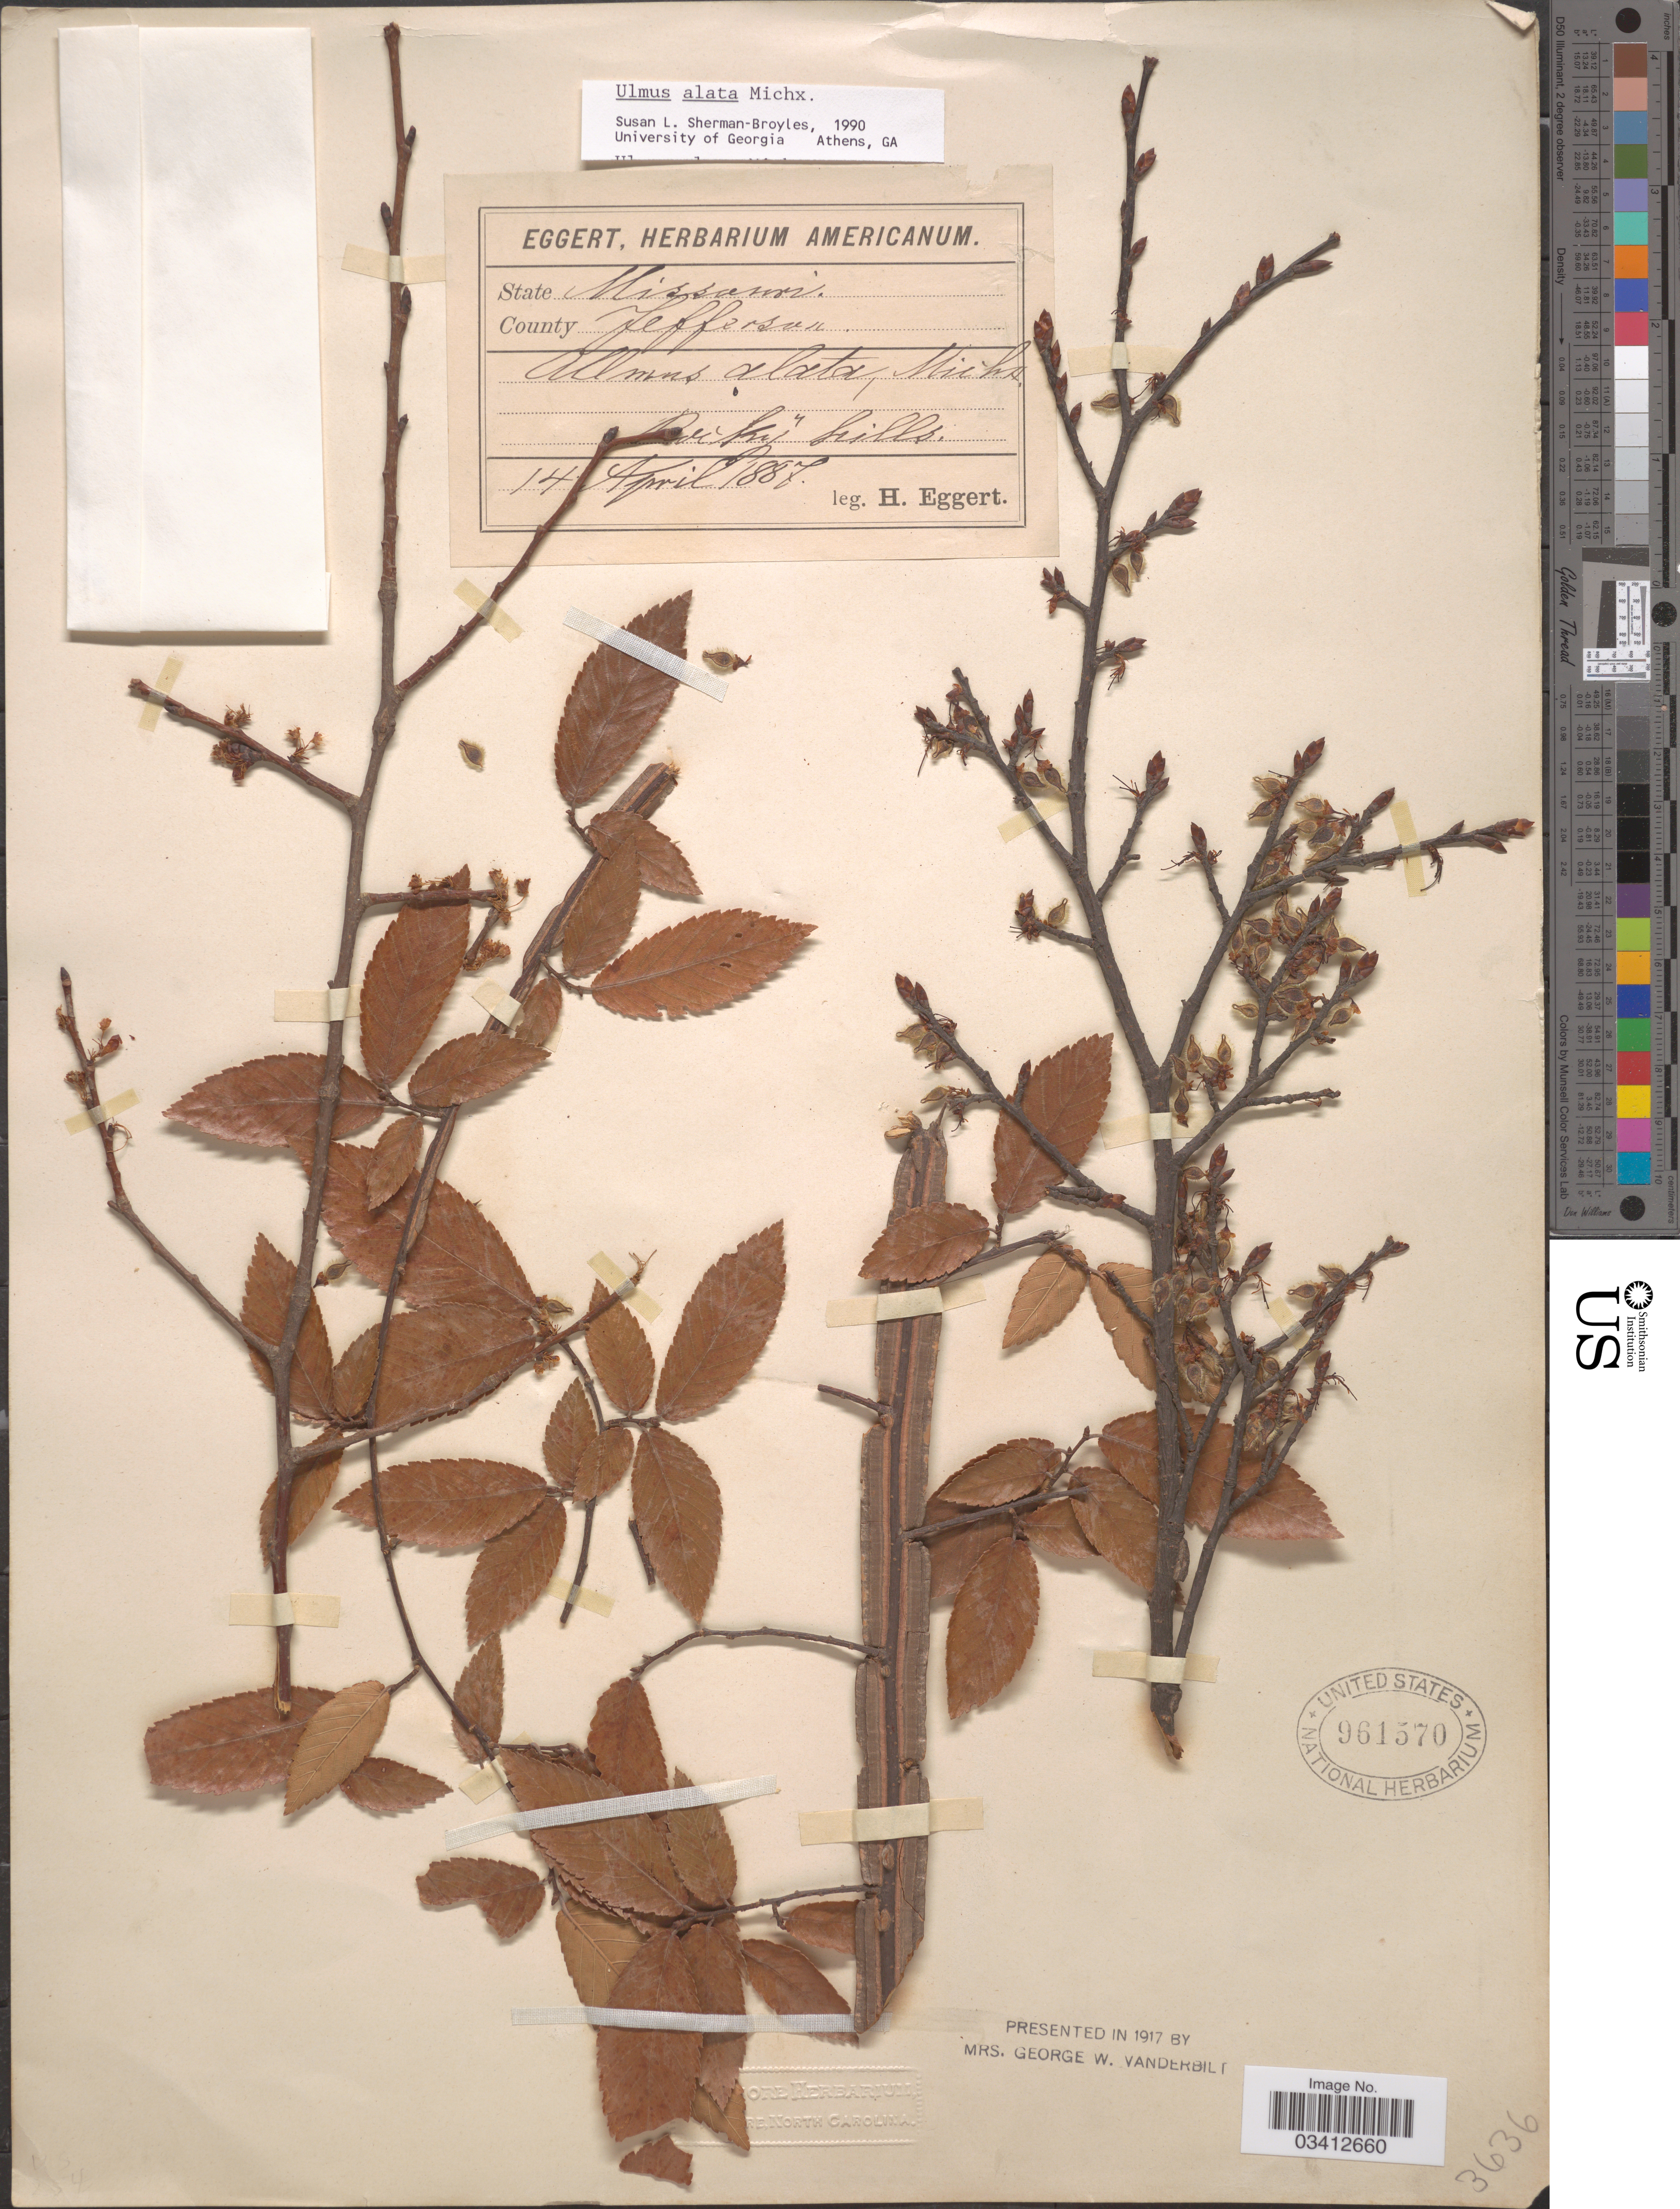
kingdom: Plantae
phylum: Tracheophyta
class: Magnoliopsida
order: Rosales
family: Ulmaceae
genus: Ulmus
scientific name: Ulmus alata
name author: Michx.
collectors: H. Eggert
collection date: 1887-04-14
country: United States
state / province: Missouri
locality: County Jefferson.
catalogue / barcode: US 961570